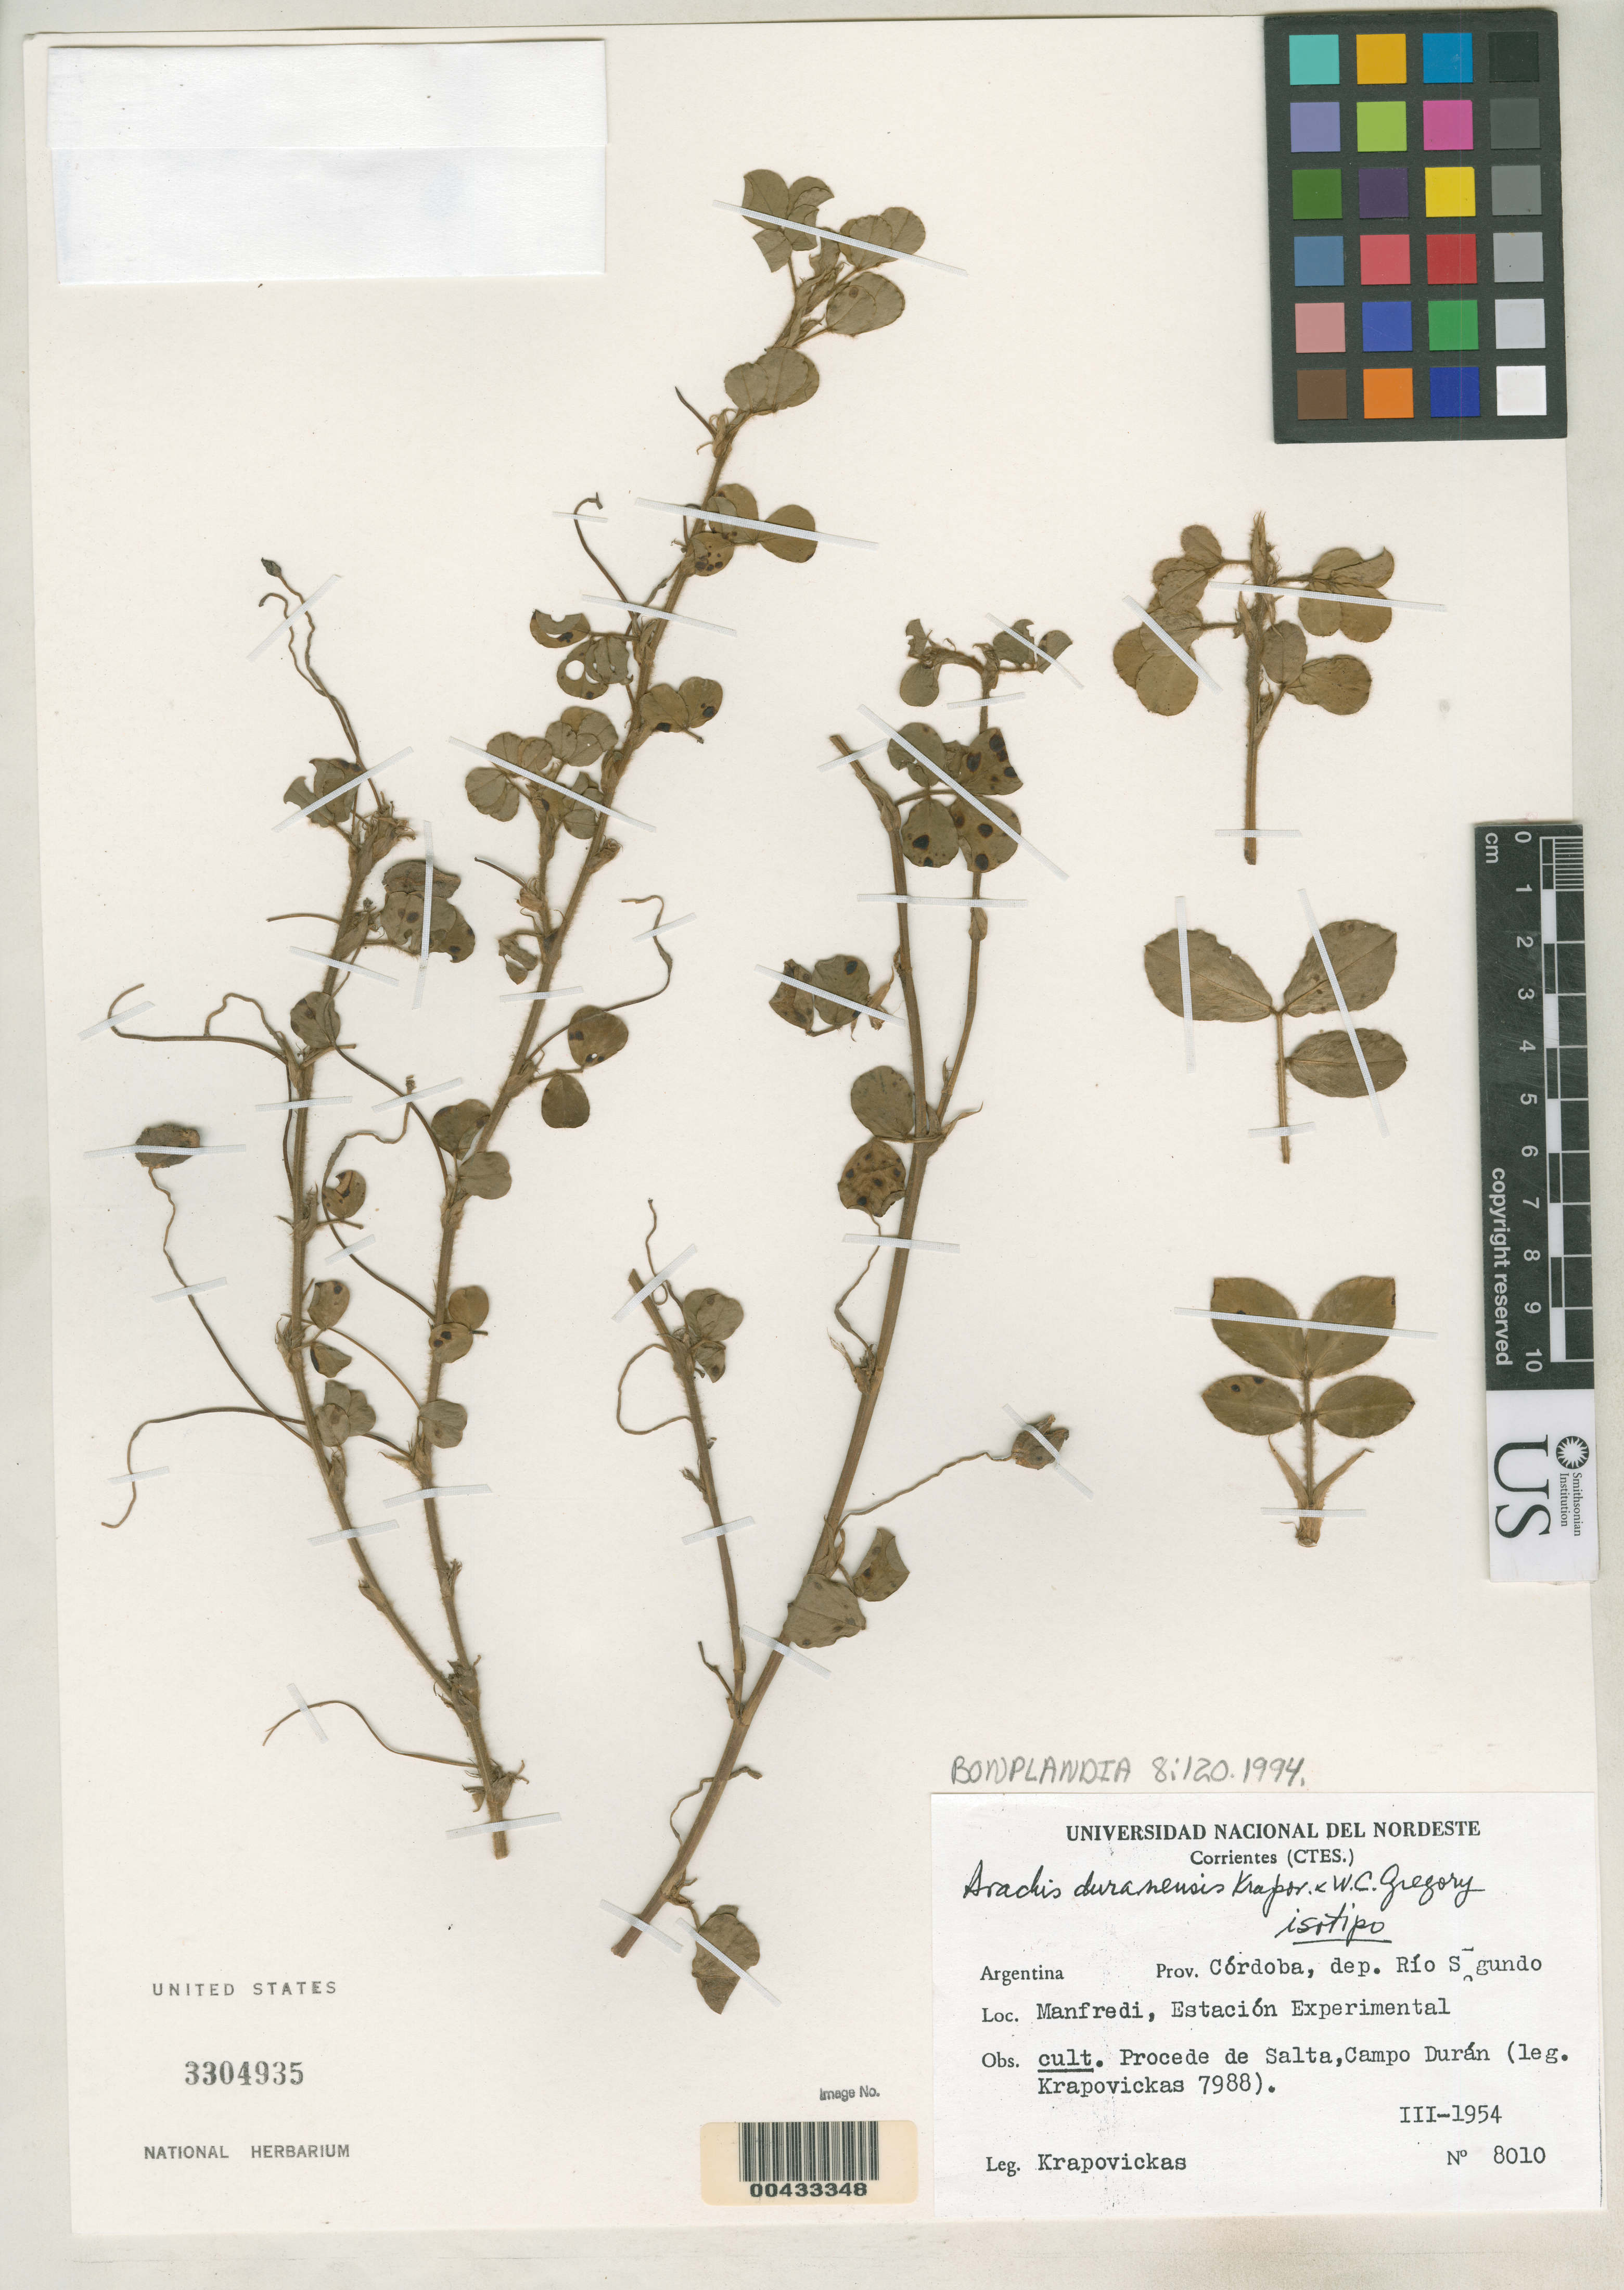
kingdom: Plantae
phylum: Tracheophyta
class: Magnoliopsida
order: Fabales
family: Fabaceae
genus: Arachis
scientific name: Arachis duranensis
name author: Krapov. & W.C. Greg.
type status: Isotype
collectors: A. Krapovickas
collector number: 8010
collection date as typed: Mar 1954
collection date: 1954-03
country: Argentina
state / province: Córdoba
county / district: Rio Segundo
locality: Manfredi, Estacion Experimental.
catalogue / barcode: US 3304935